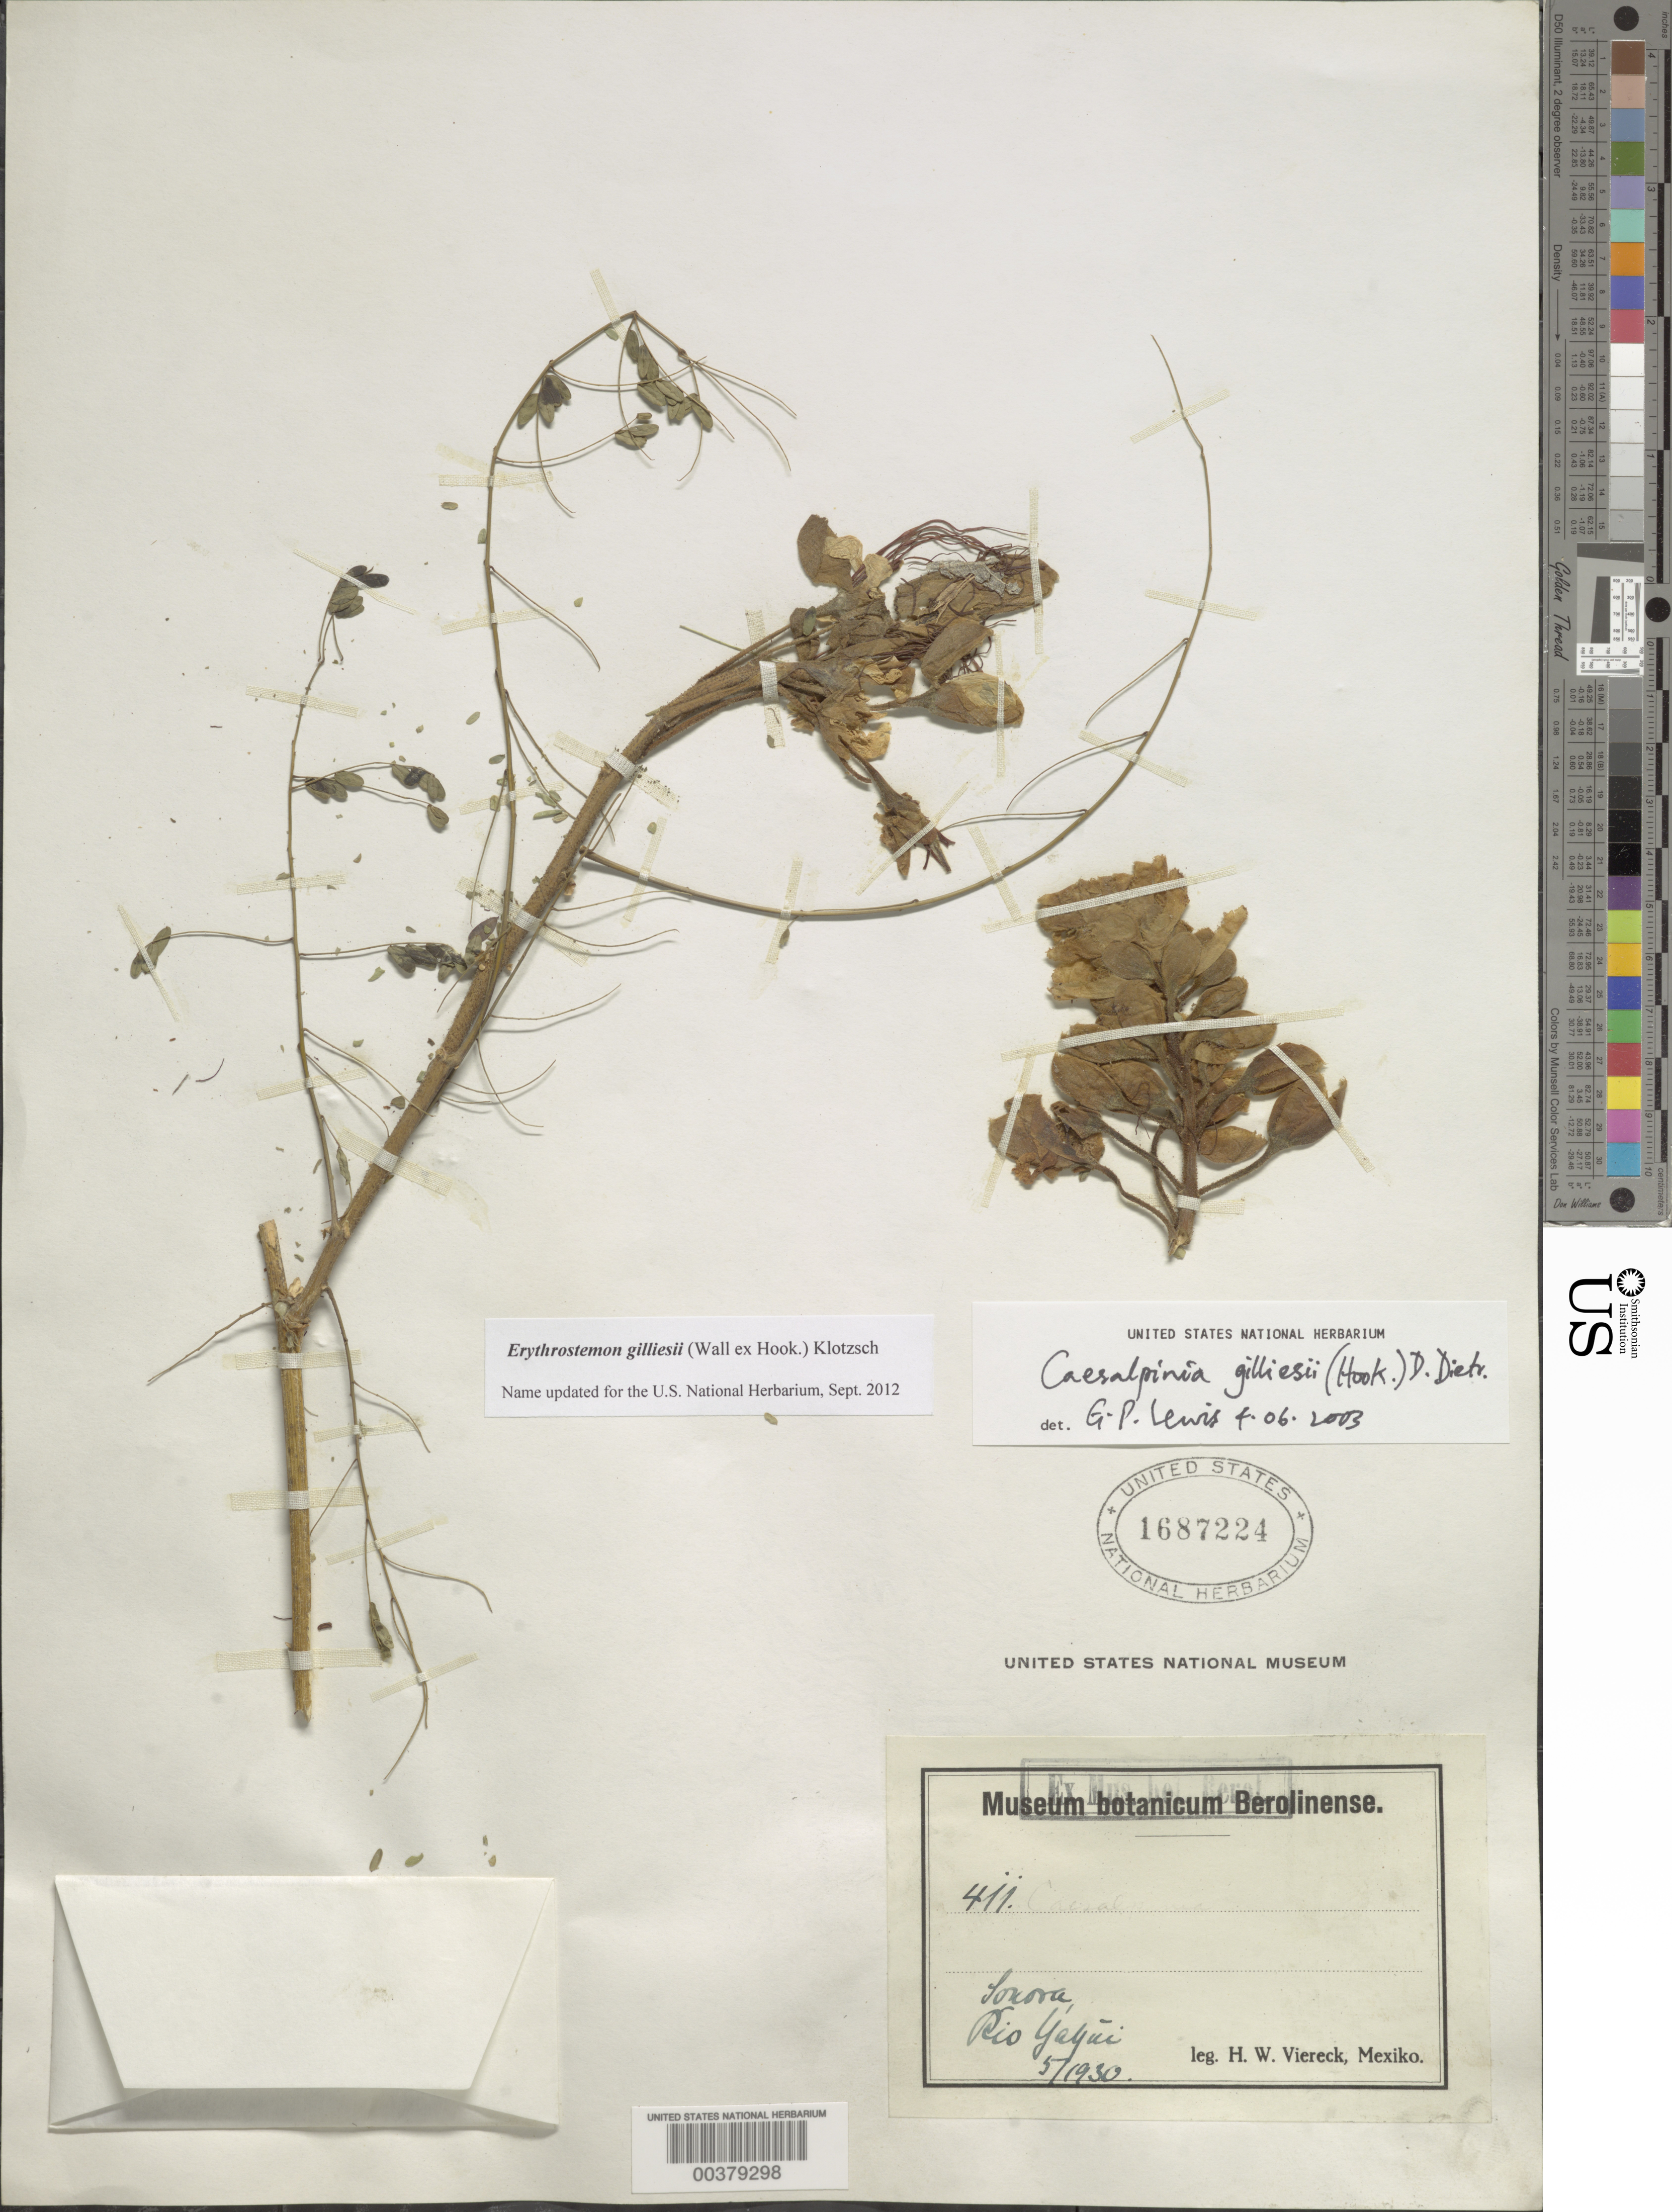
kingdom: Plantae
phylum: Tracheophyta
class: Magnoliopsida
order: Fabales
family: Fabaceae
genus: Erythrostemon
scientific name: Erythrostemon gilliesii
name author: (Hook.) Klotzsch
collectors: H. W. Viereck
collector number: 411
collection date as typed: May 1930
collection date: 1930-05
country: Mexico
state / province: Sonora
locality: Rio yayus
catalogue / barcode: US 1687224